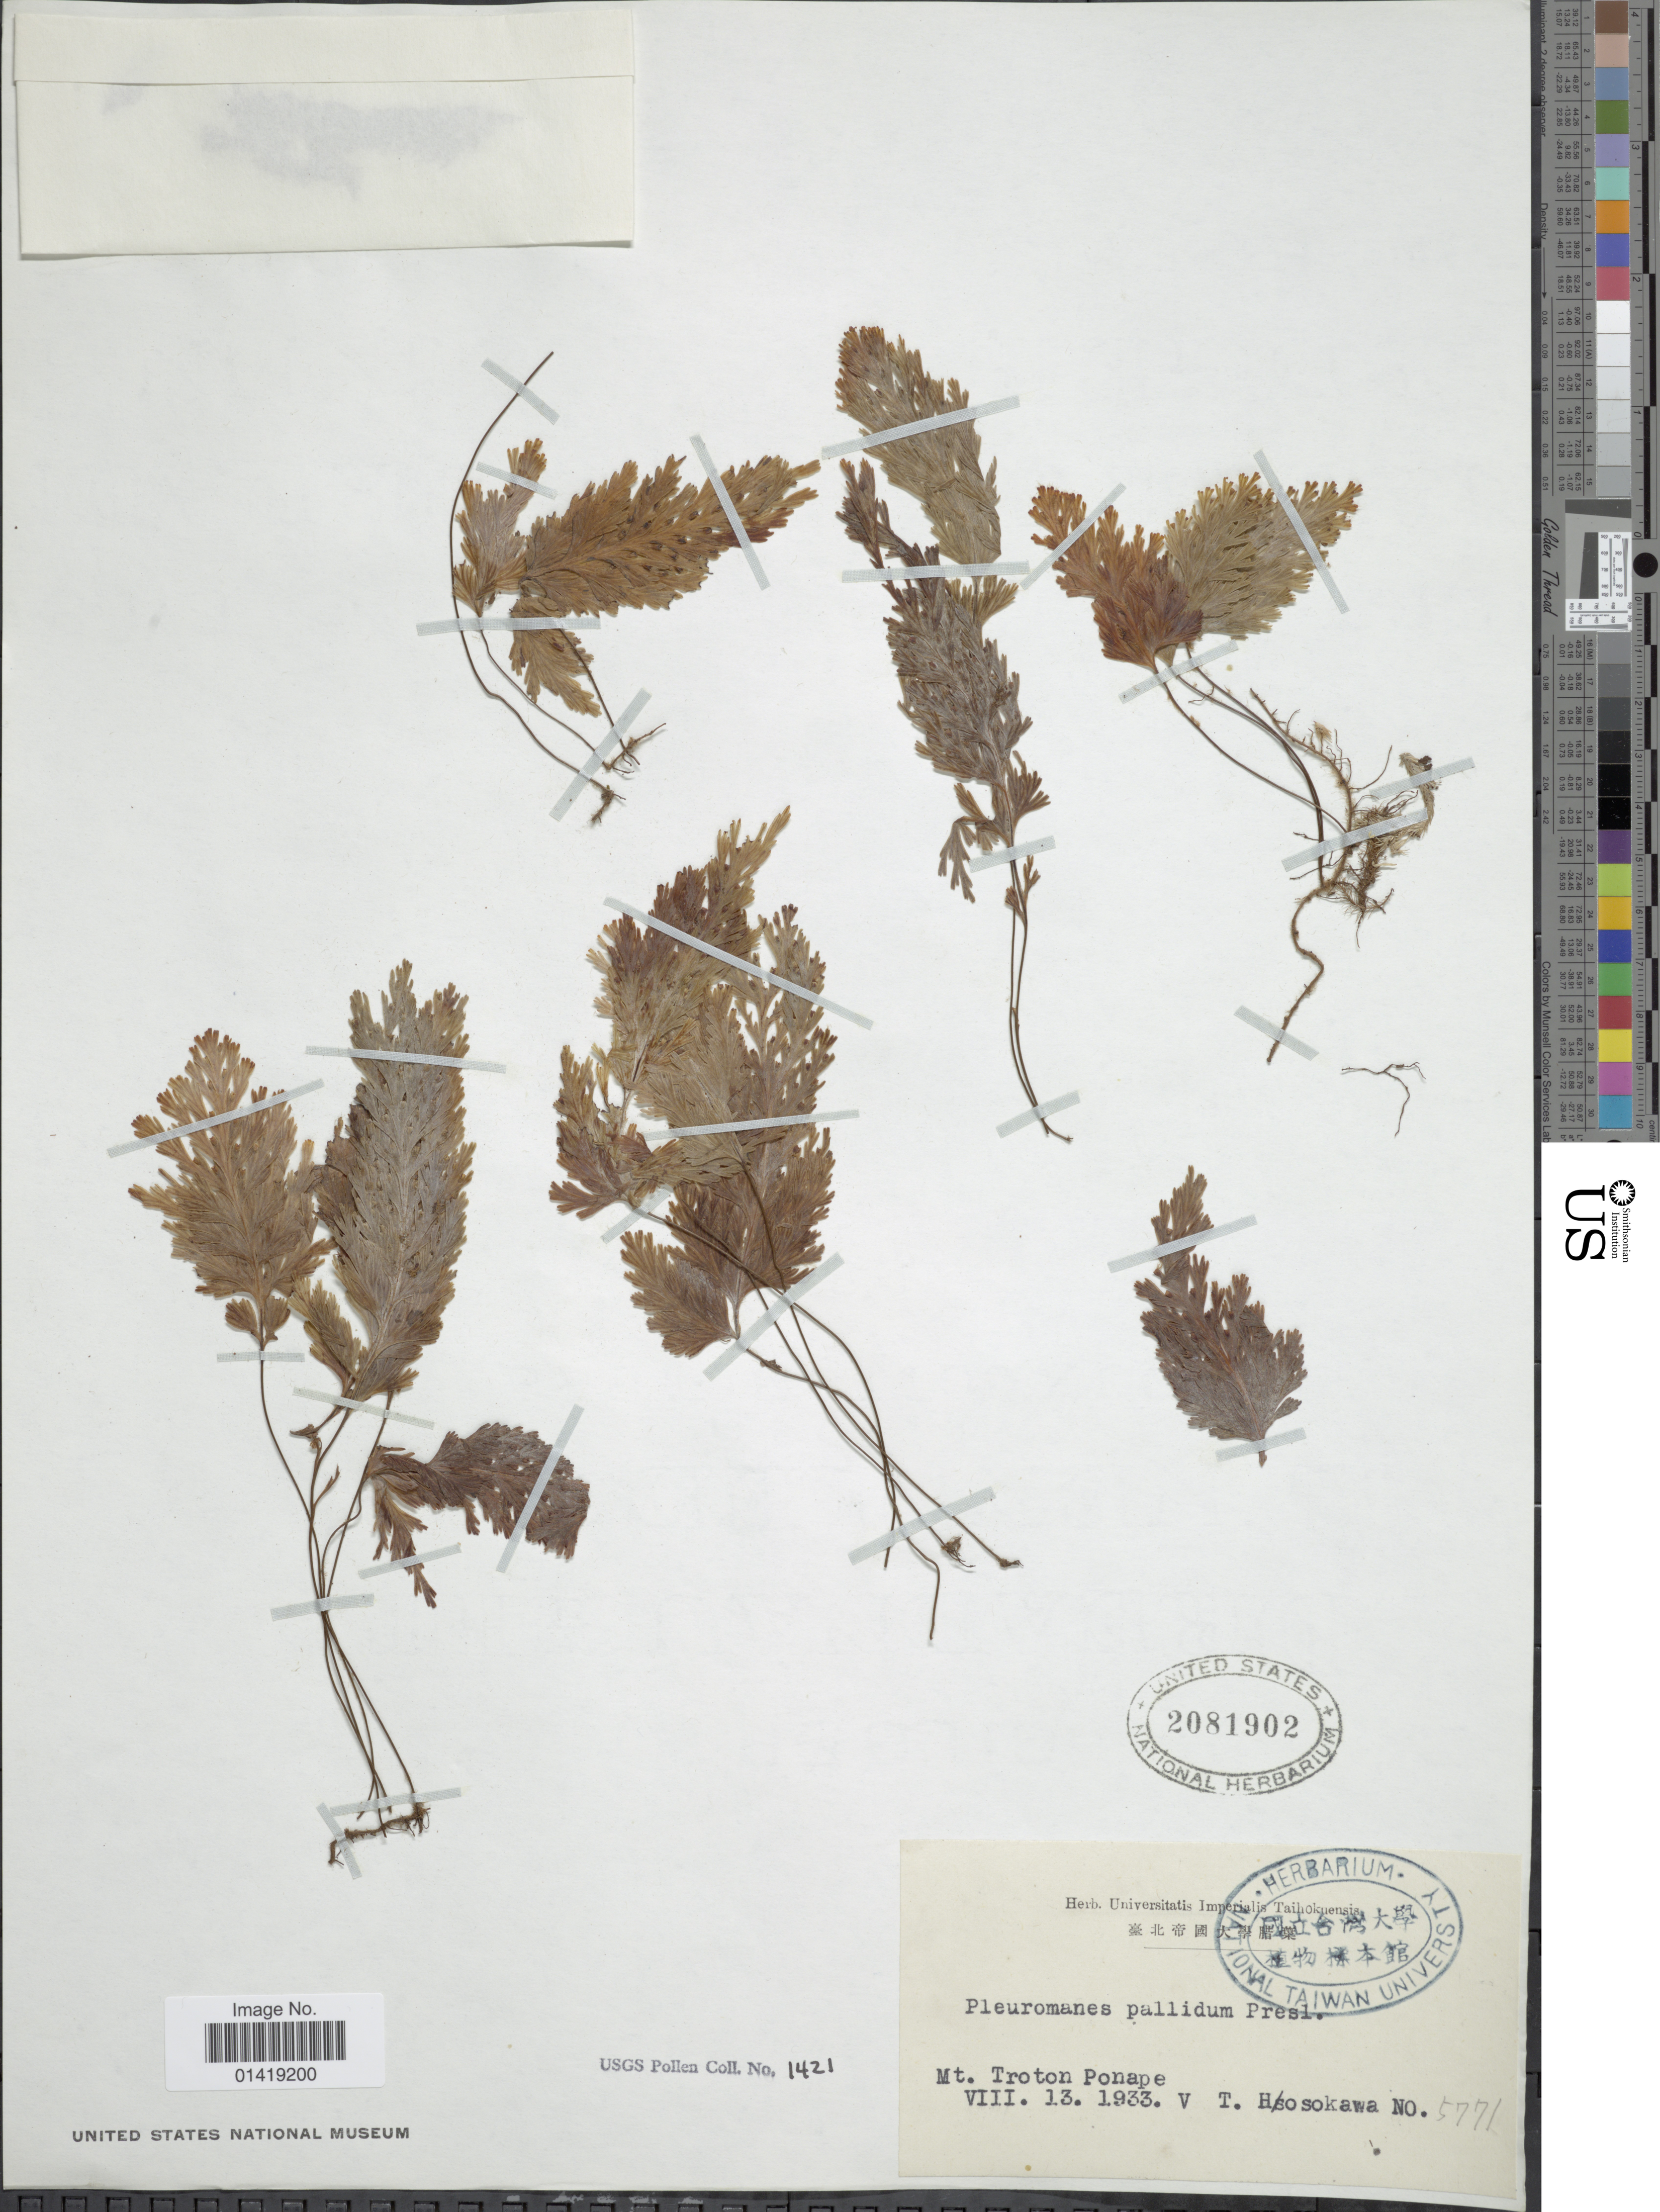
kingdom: Plantae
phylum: Tracheophyta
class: Polypodiopsida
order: Hymenophyllales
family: Hymenophyllaceae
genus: Hymenophyllum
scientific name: Hymenophyllum pallidum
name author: (Blume) Ebihara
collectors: T. Hosokawa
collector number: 5771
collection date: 1933-08-13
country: Micronesia, Federated States of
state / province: Pohnpei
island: Pohnpei [Ponape]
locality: Mt. Troton Ponape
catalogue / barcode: US 2081902